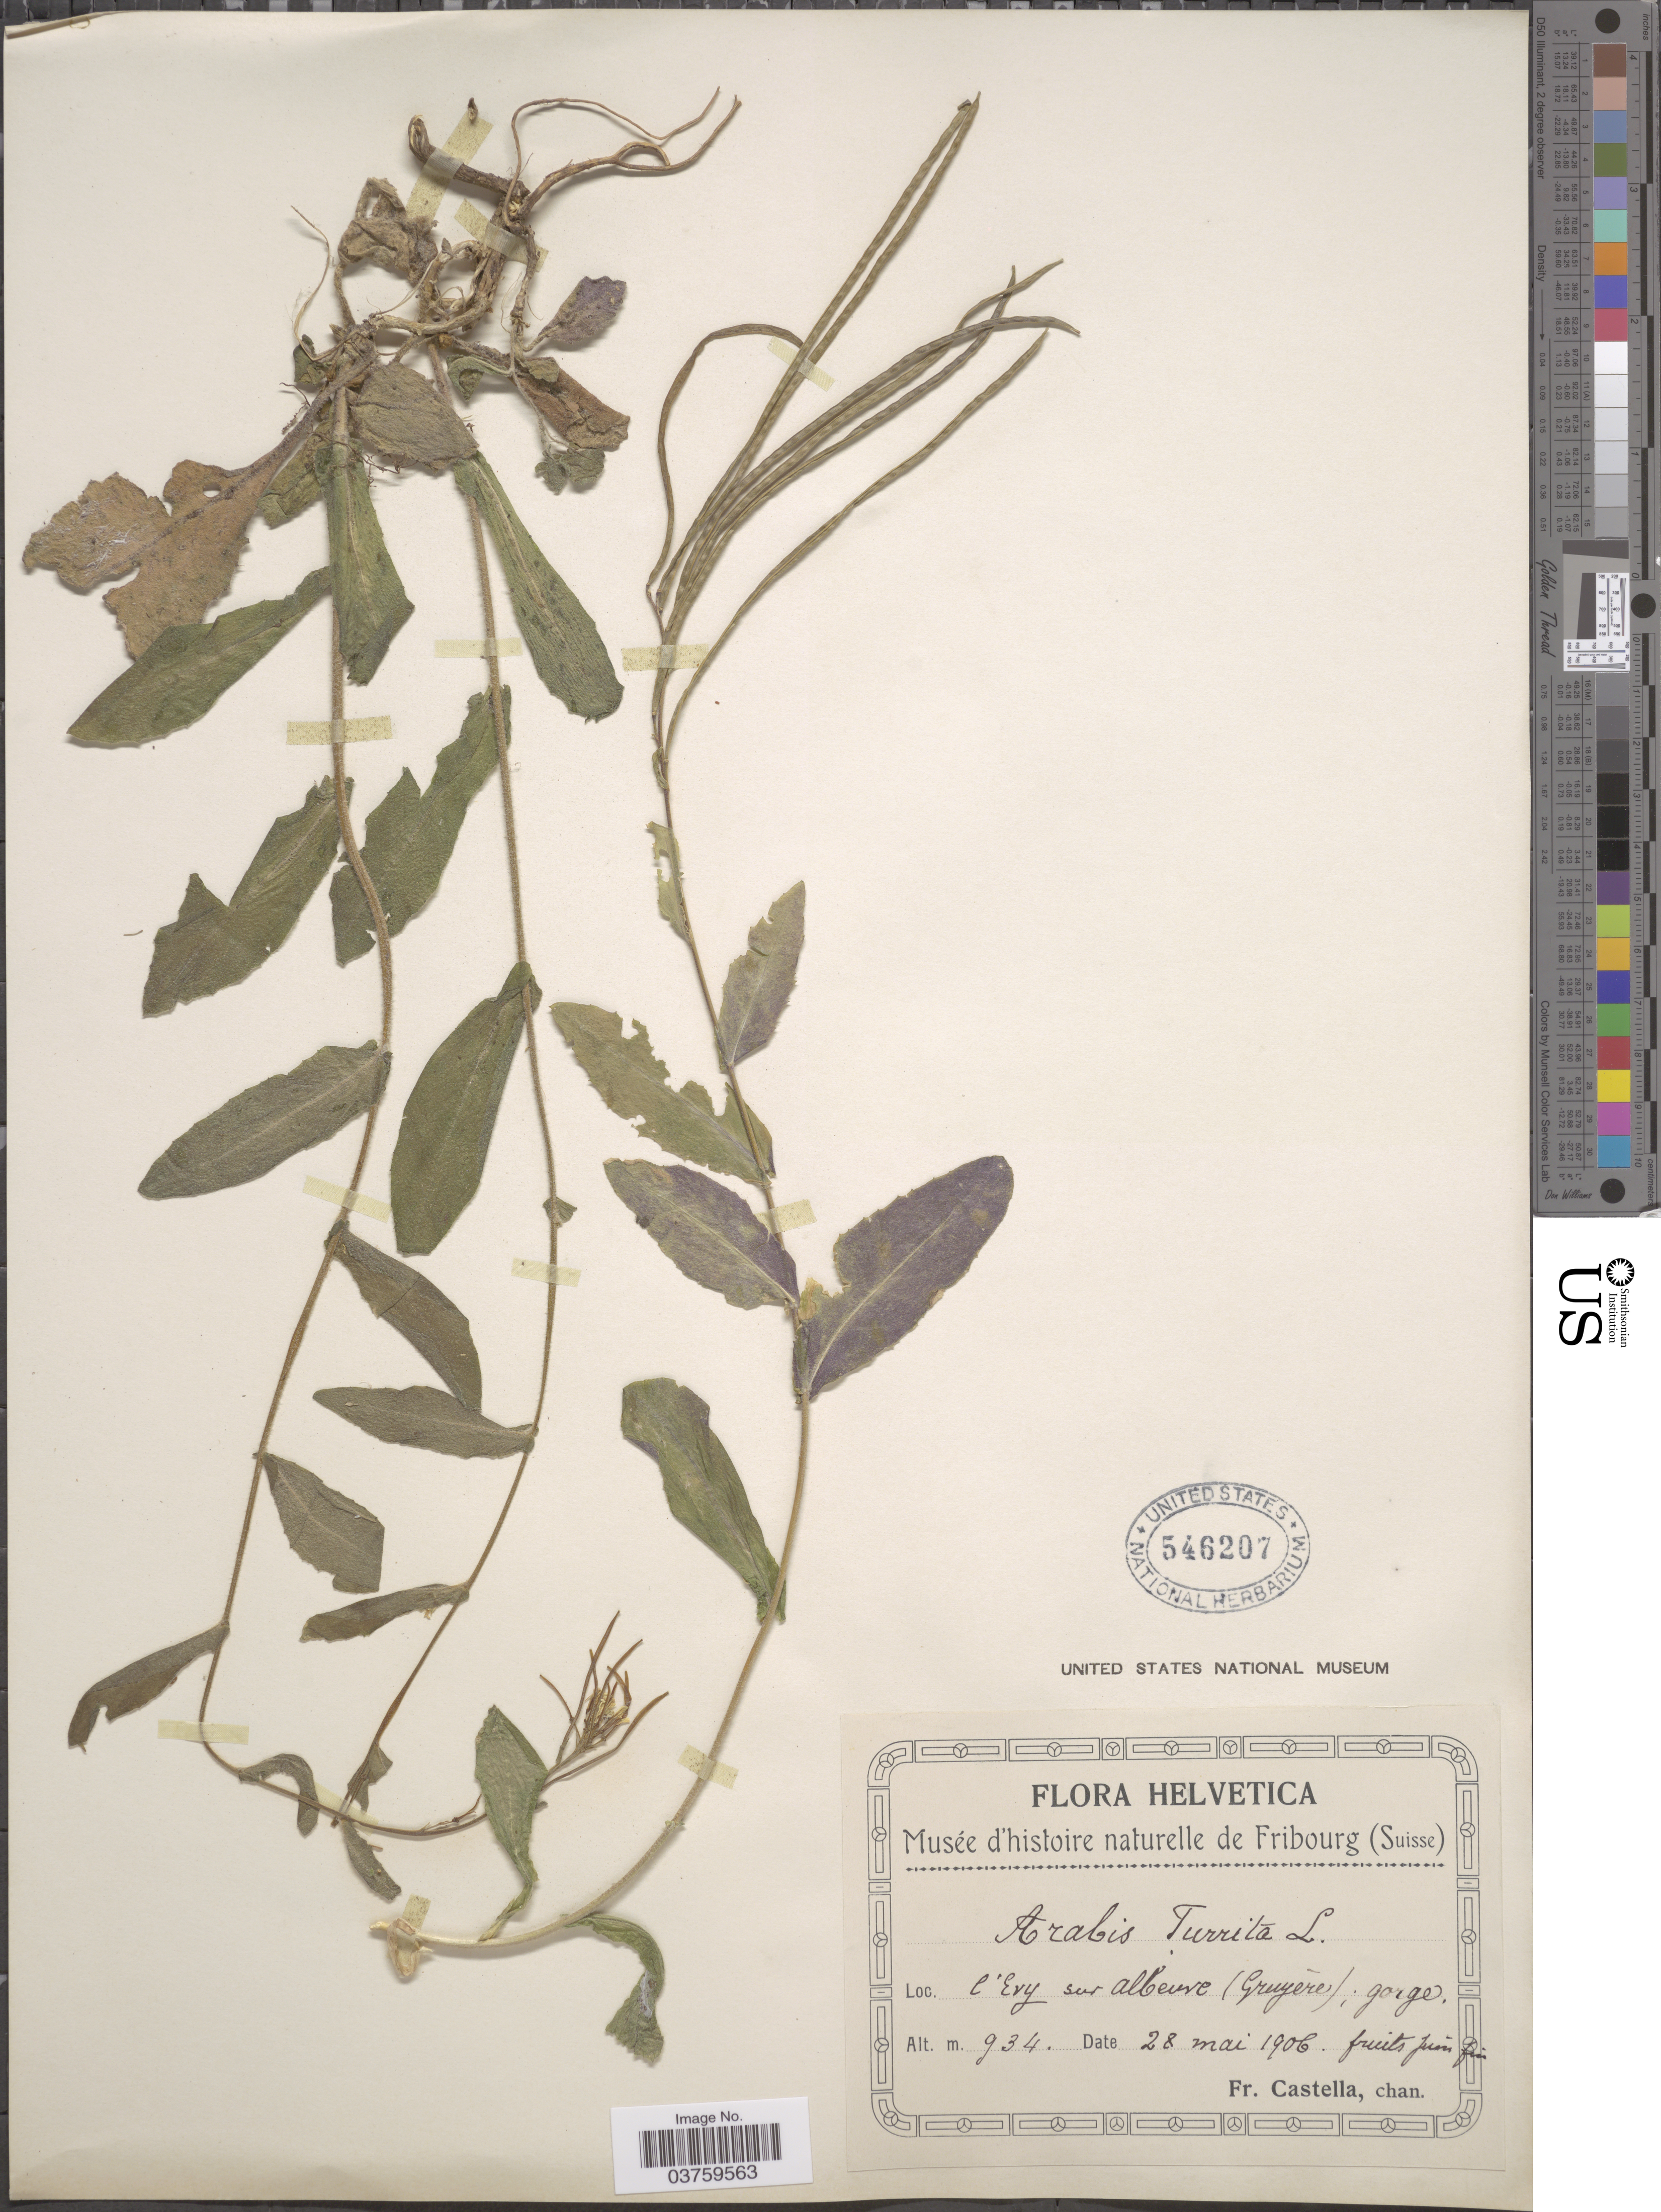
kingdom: Plantae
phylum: Tracheophyta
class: Magnoliopsida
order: Brassicales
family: Brassicaceae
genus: Arabis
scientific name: Arabis turrita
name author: L.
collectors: Fr. Castella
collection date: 1906-05-28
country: Switzerland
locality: Helvetica. l'Evy sur albeuve (Gruyére); gorge.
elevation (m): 934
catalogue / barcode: US 546207